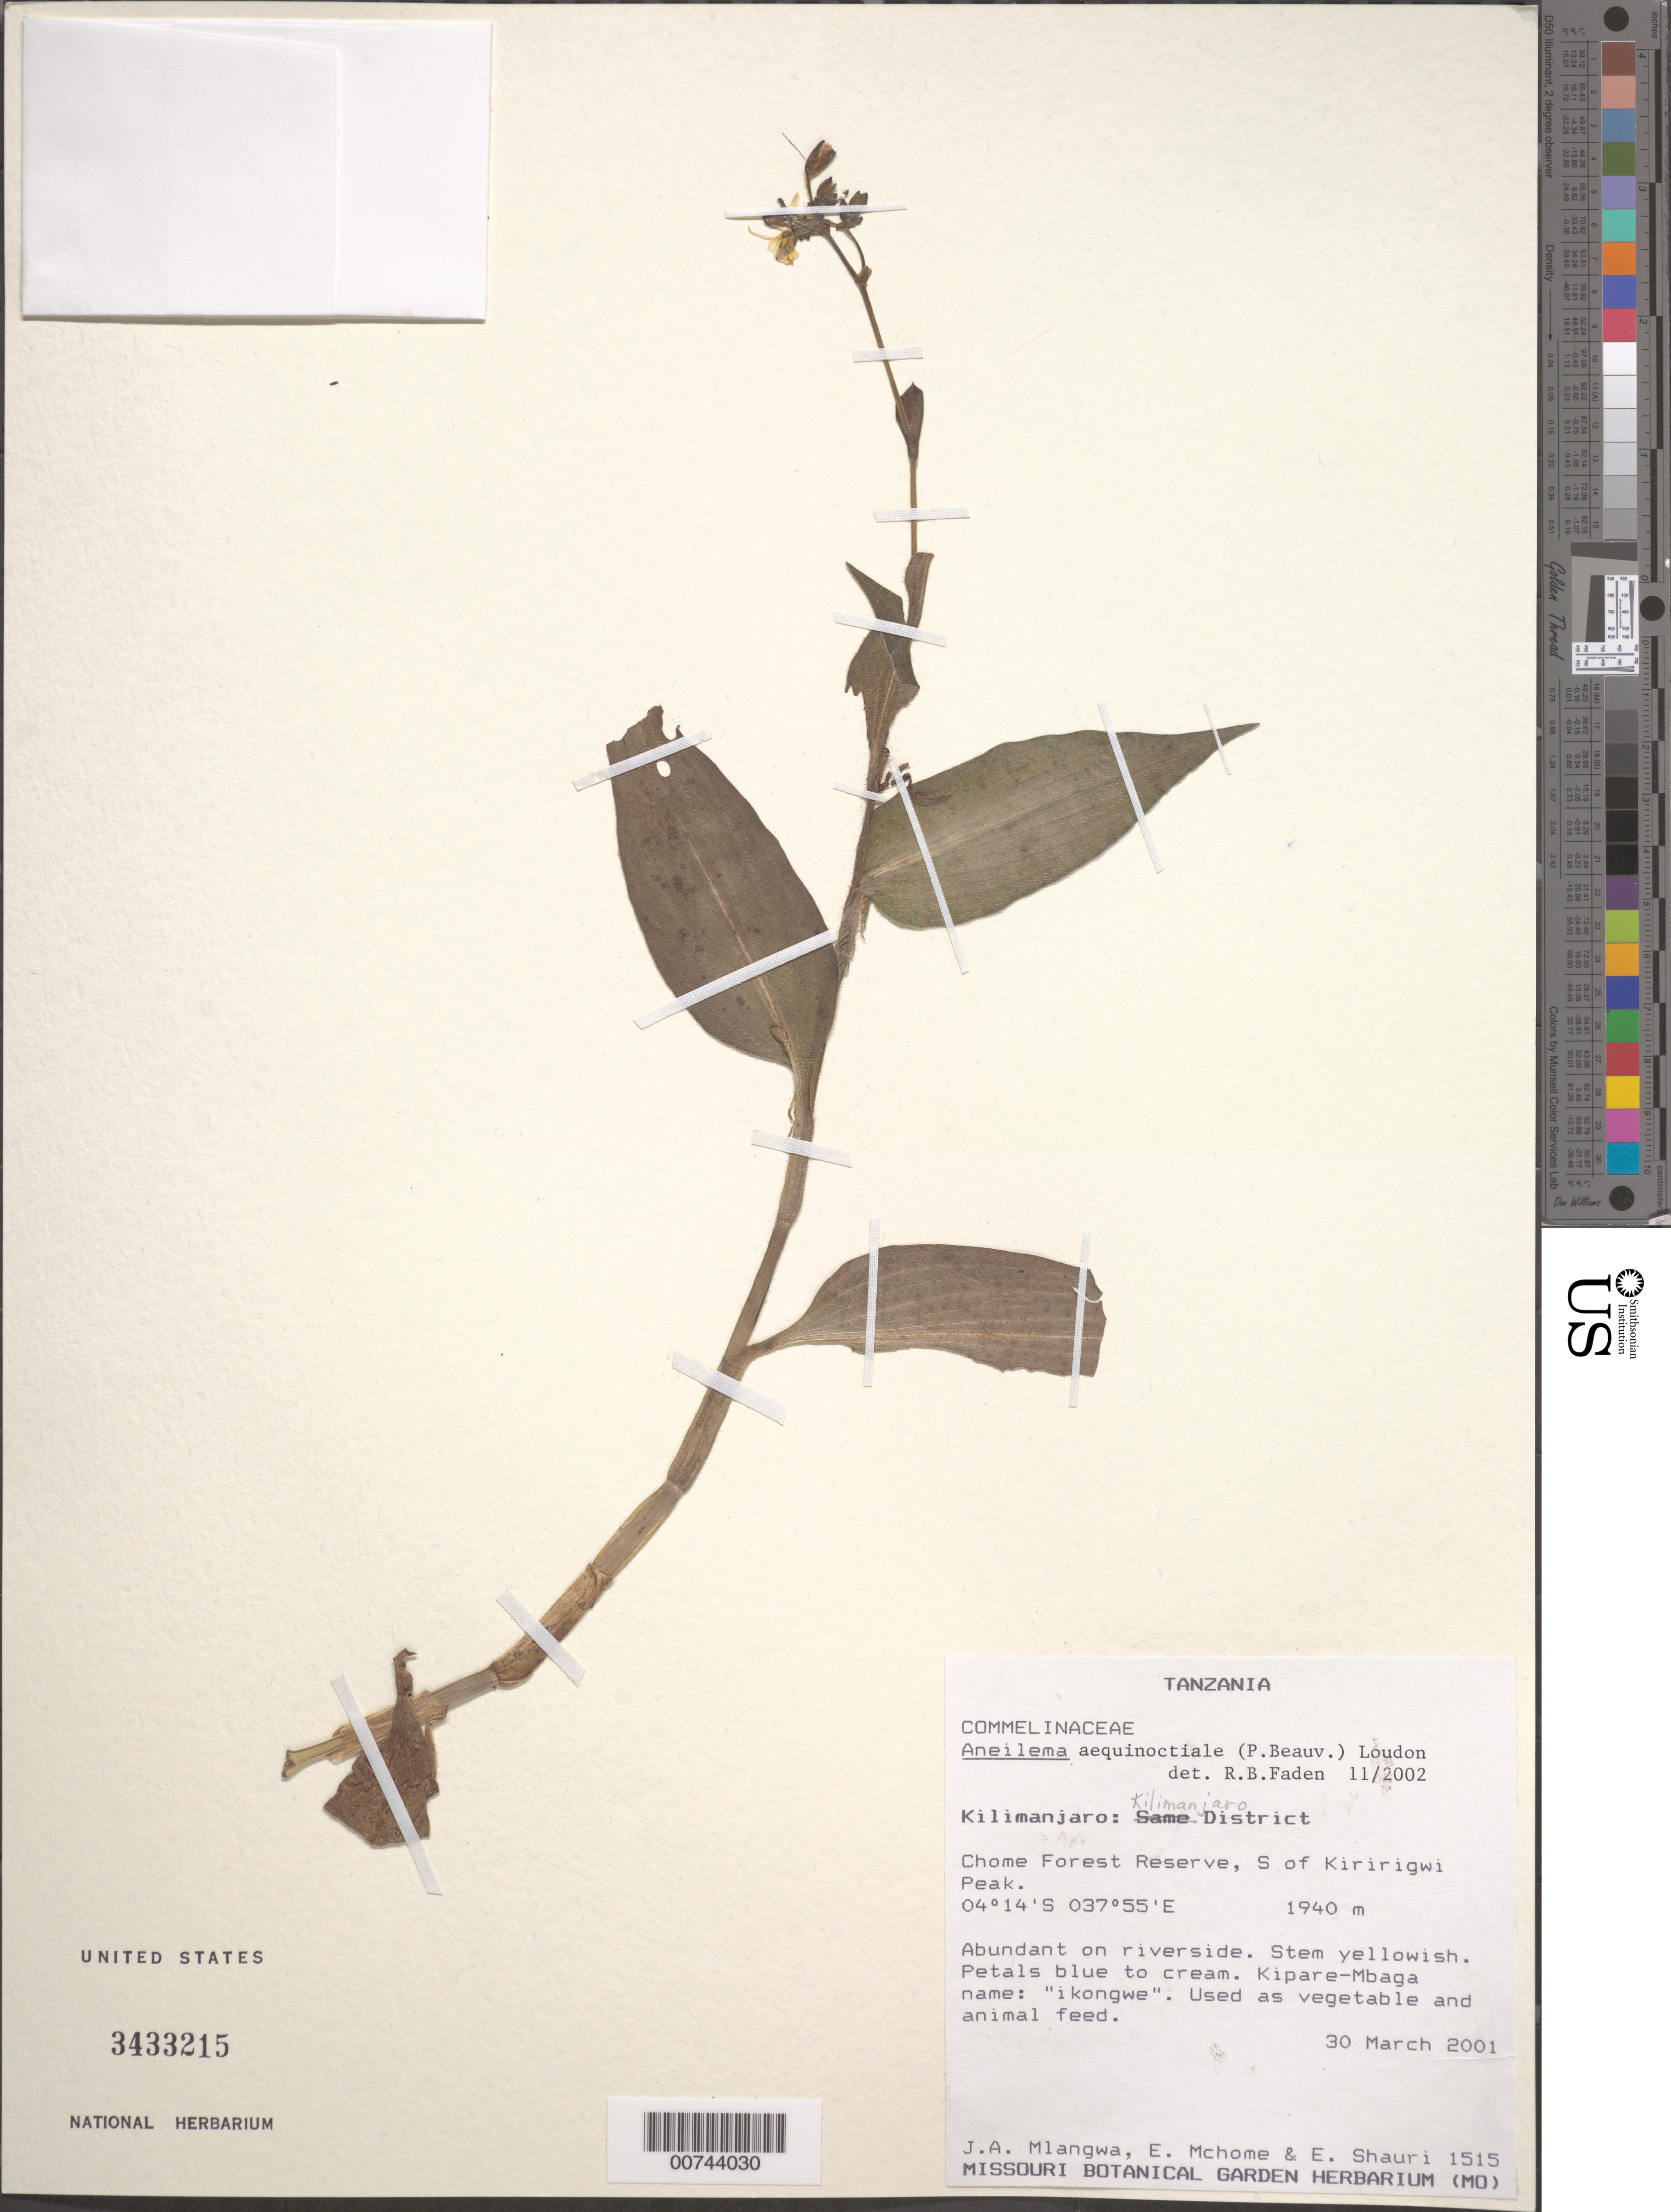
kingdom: Plantae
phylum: Tracheophyta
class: Liliopsida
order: Commelinales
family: Commelinaceae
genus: Aneilema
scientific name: Aneilema aequinoctiale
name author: (P. Beauv.) Loudon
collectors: J. Mlangwa, E. Mchome & E. Shauri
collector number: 1515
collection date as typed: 30 Mar 2001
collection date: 2001-03-30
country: Tanzania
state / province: Kilimanjaro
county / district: Kilimanjaro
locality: Chome Foret Reserve, S of Kiririgwi Peak.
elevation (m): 1940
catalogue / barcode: US 3433215